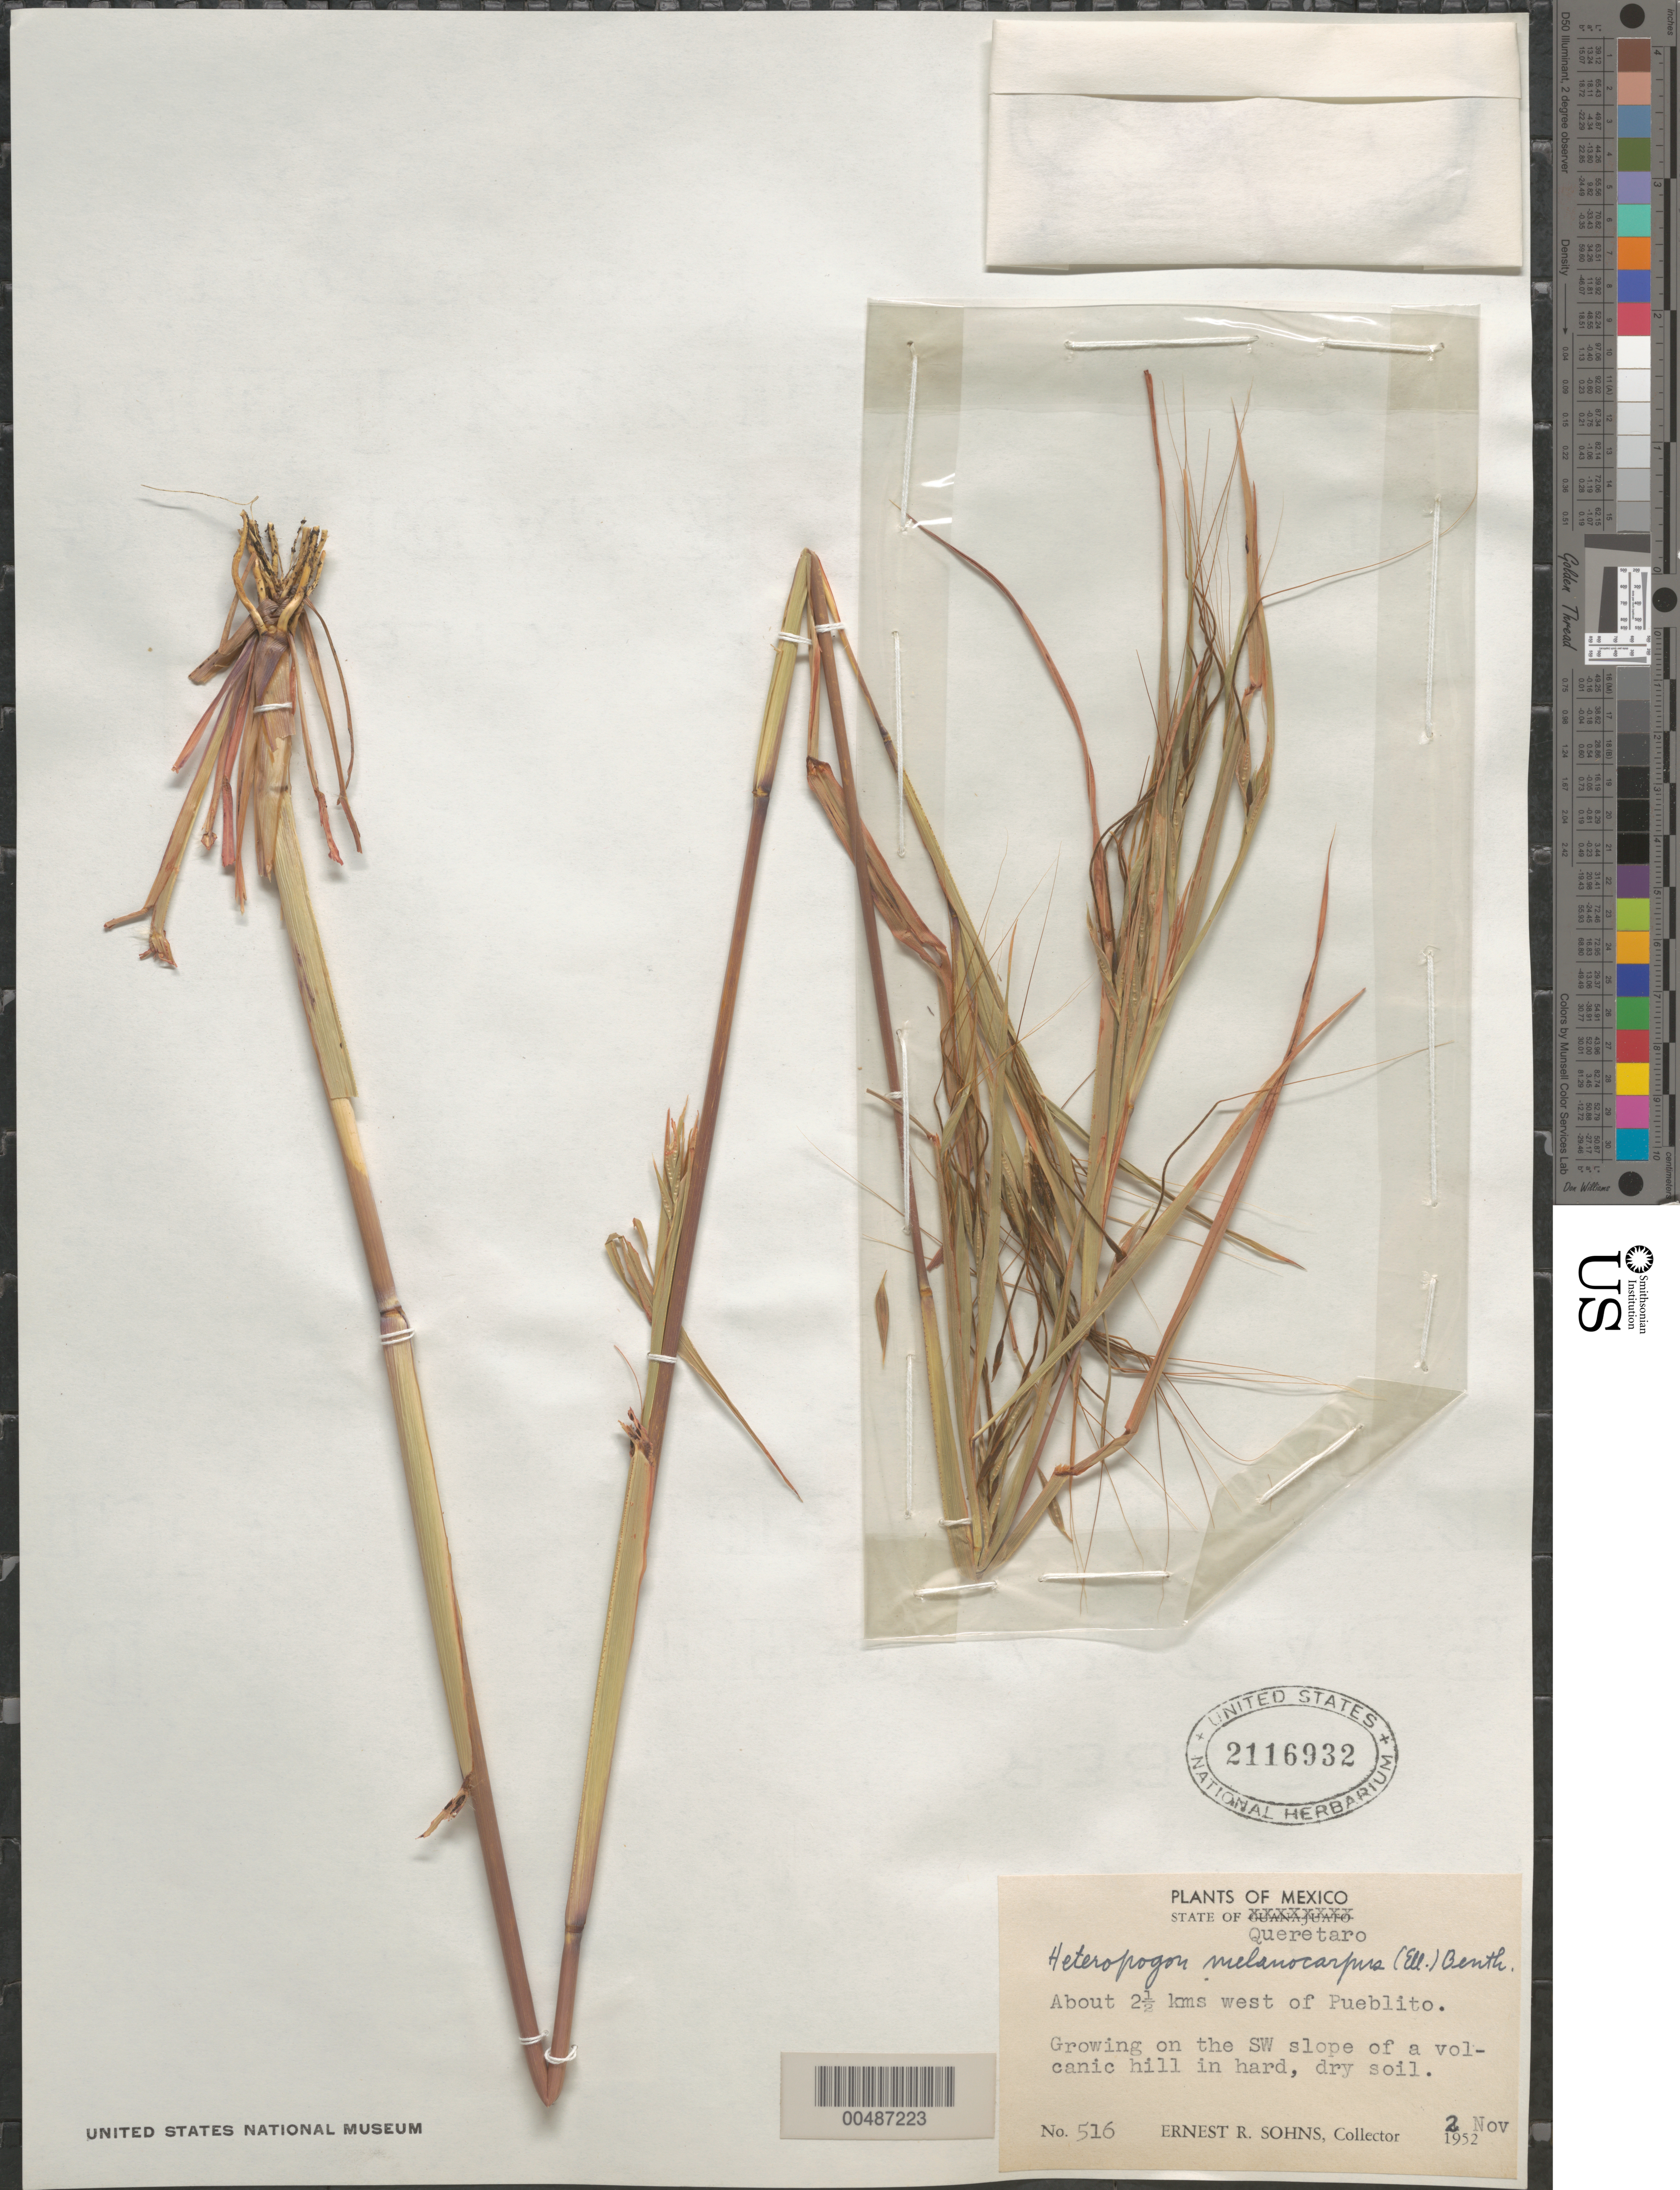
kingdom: Plantae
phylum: Tracheophyta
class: Liliopsida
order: Poales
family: Poaceae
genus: Heteropogon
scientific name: Heteropogon melanocarpus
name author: (Elliott) Benth.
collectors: E. R. Sohns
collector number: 516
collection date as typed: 2 Nov 1952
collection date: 1952-11-02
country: Mexico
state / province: Querétaro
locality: About 2.5 km W of Pueblito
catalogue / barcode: US 2116932